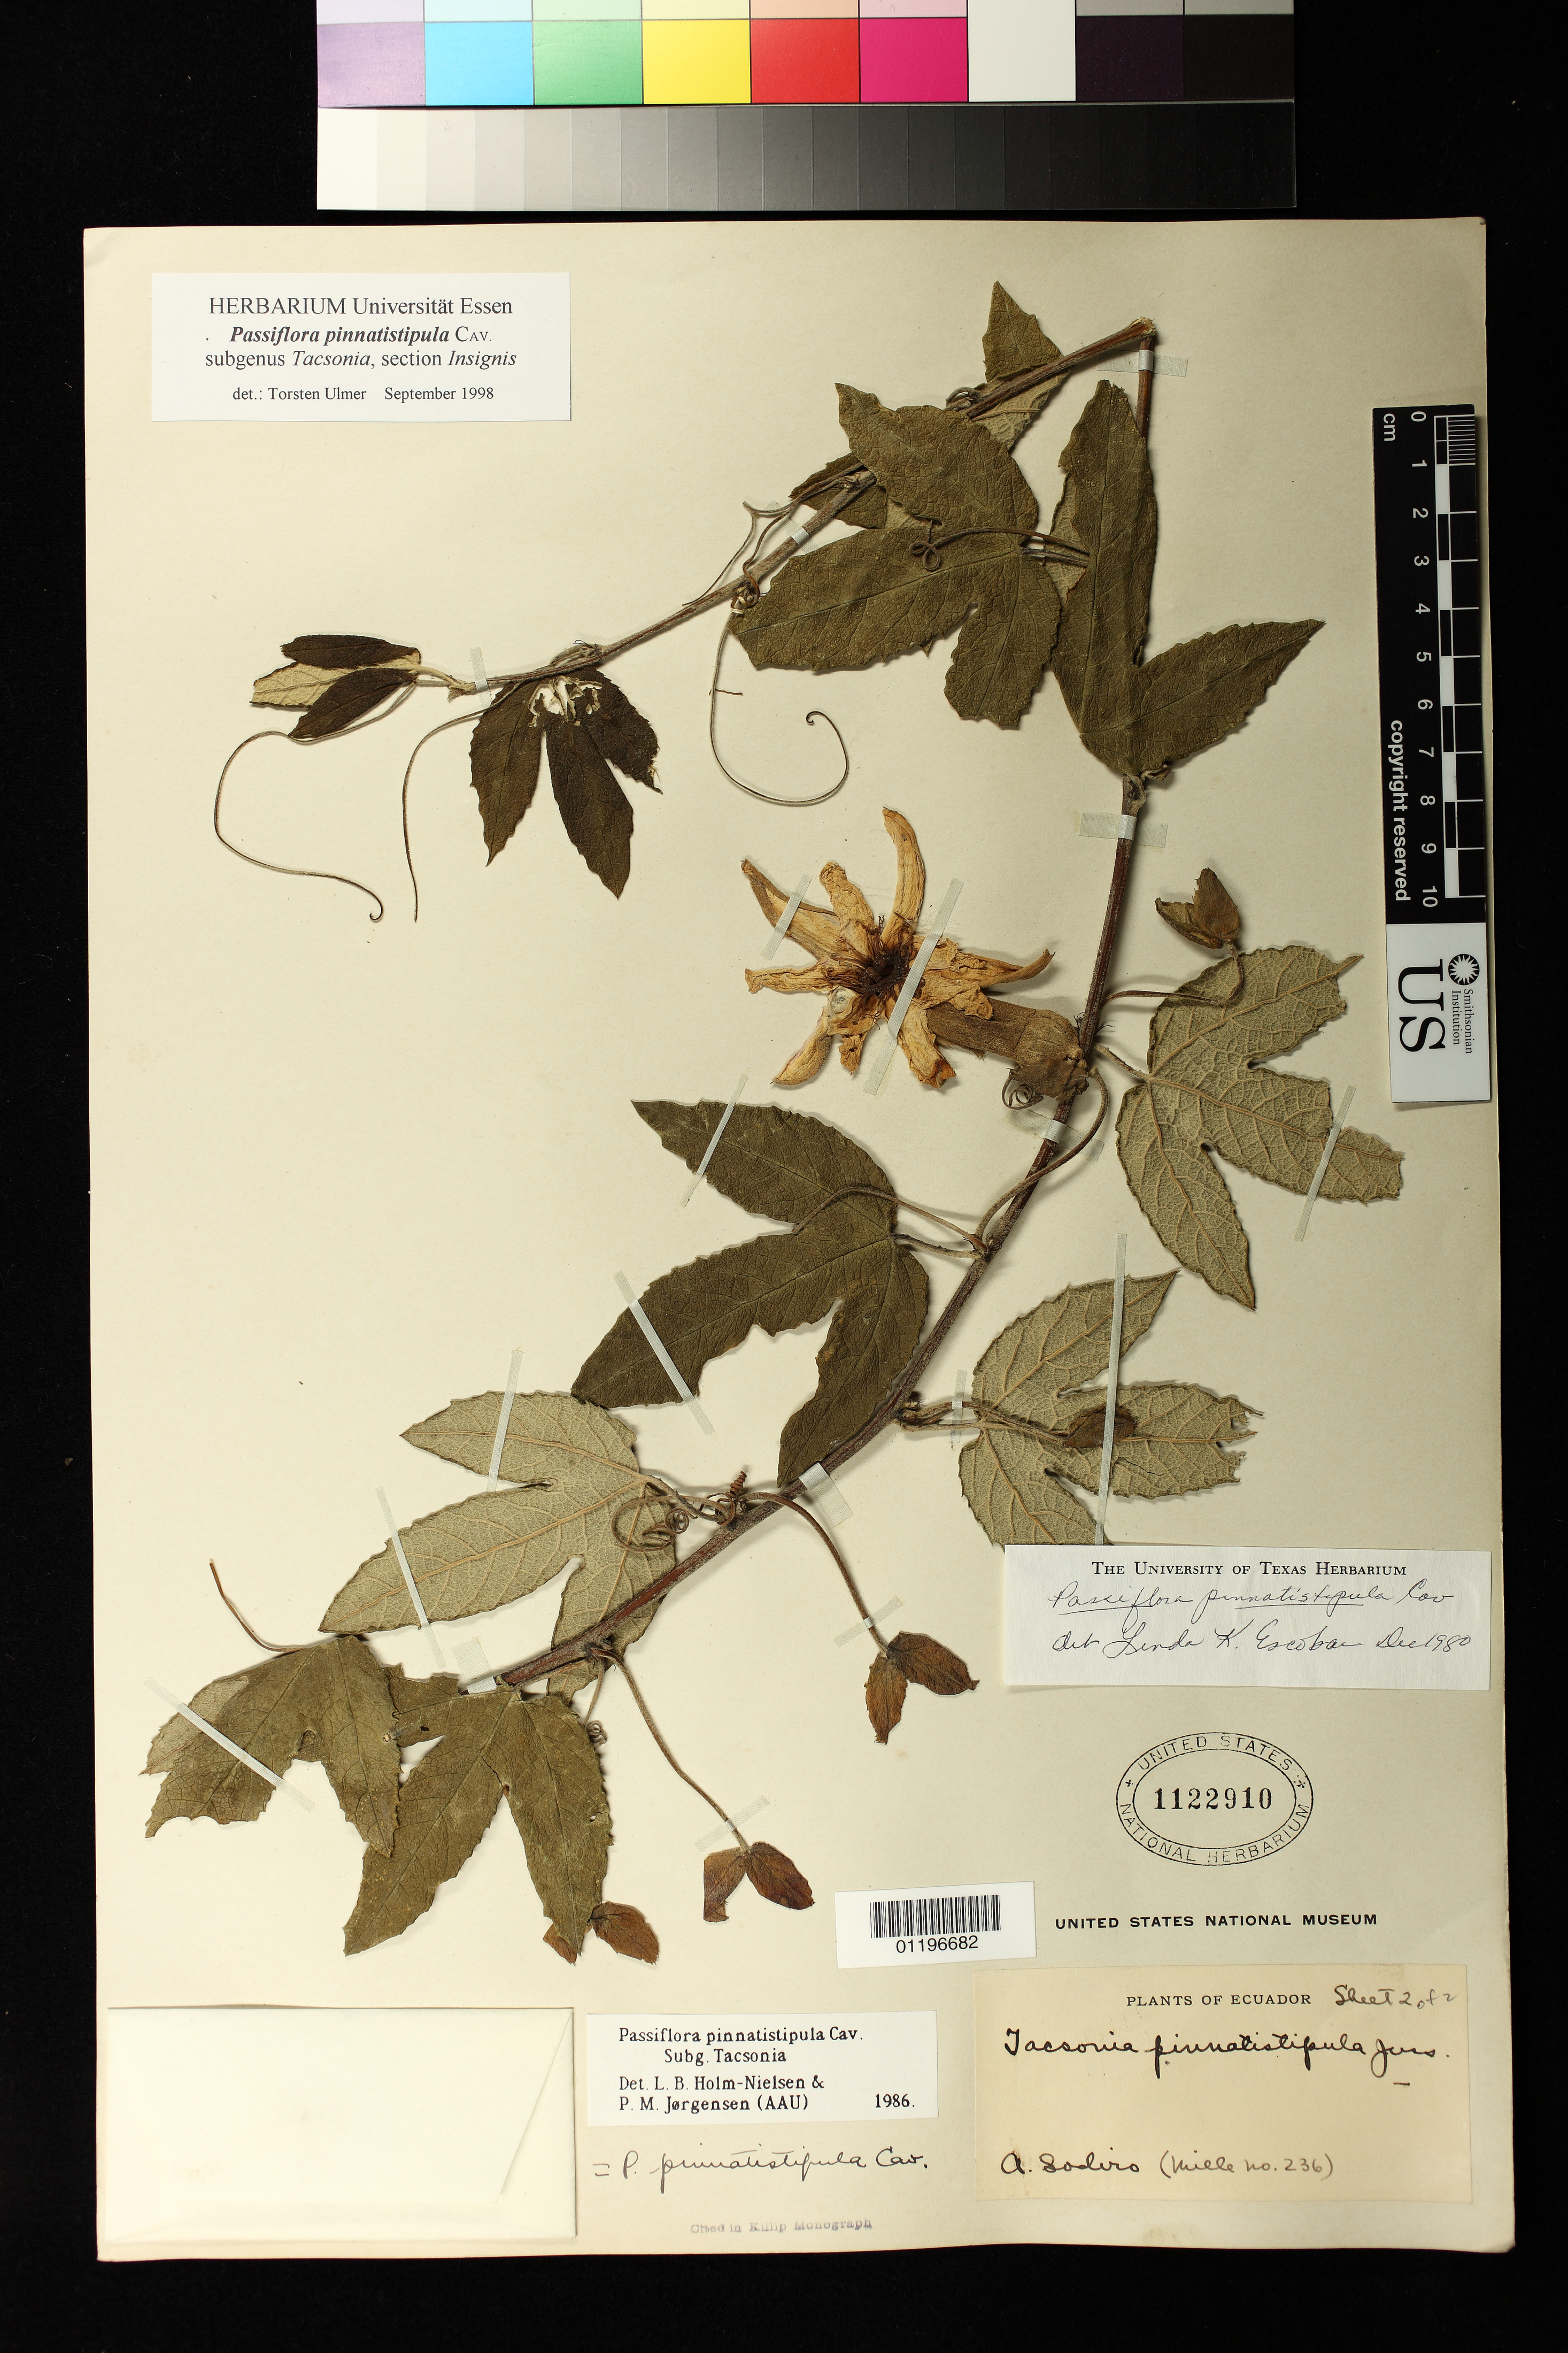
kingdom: Plantae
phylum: Tracheophyta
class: Magnoliopsida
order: Malpighiales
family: Passifloraceae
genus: Passiflora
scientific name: Passiflora fimbriatistipula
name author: Harms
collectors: A. Sodiro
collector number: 236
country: Ecuador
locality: Between Corzon and Puli.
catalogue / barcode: US 1122910